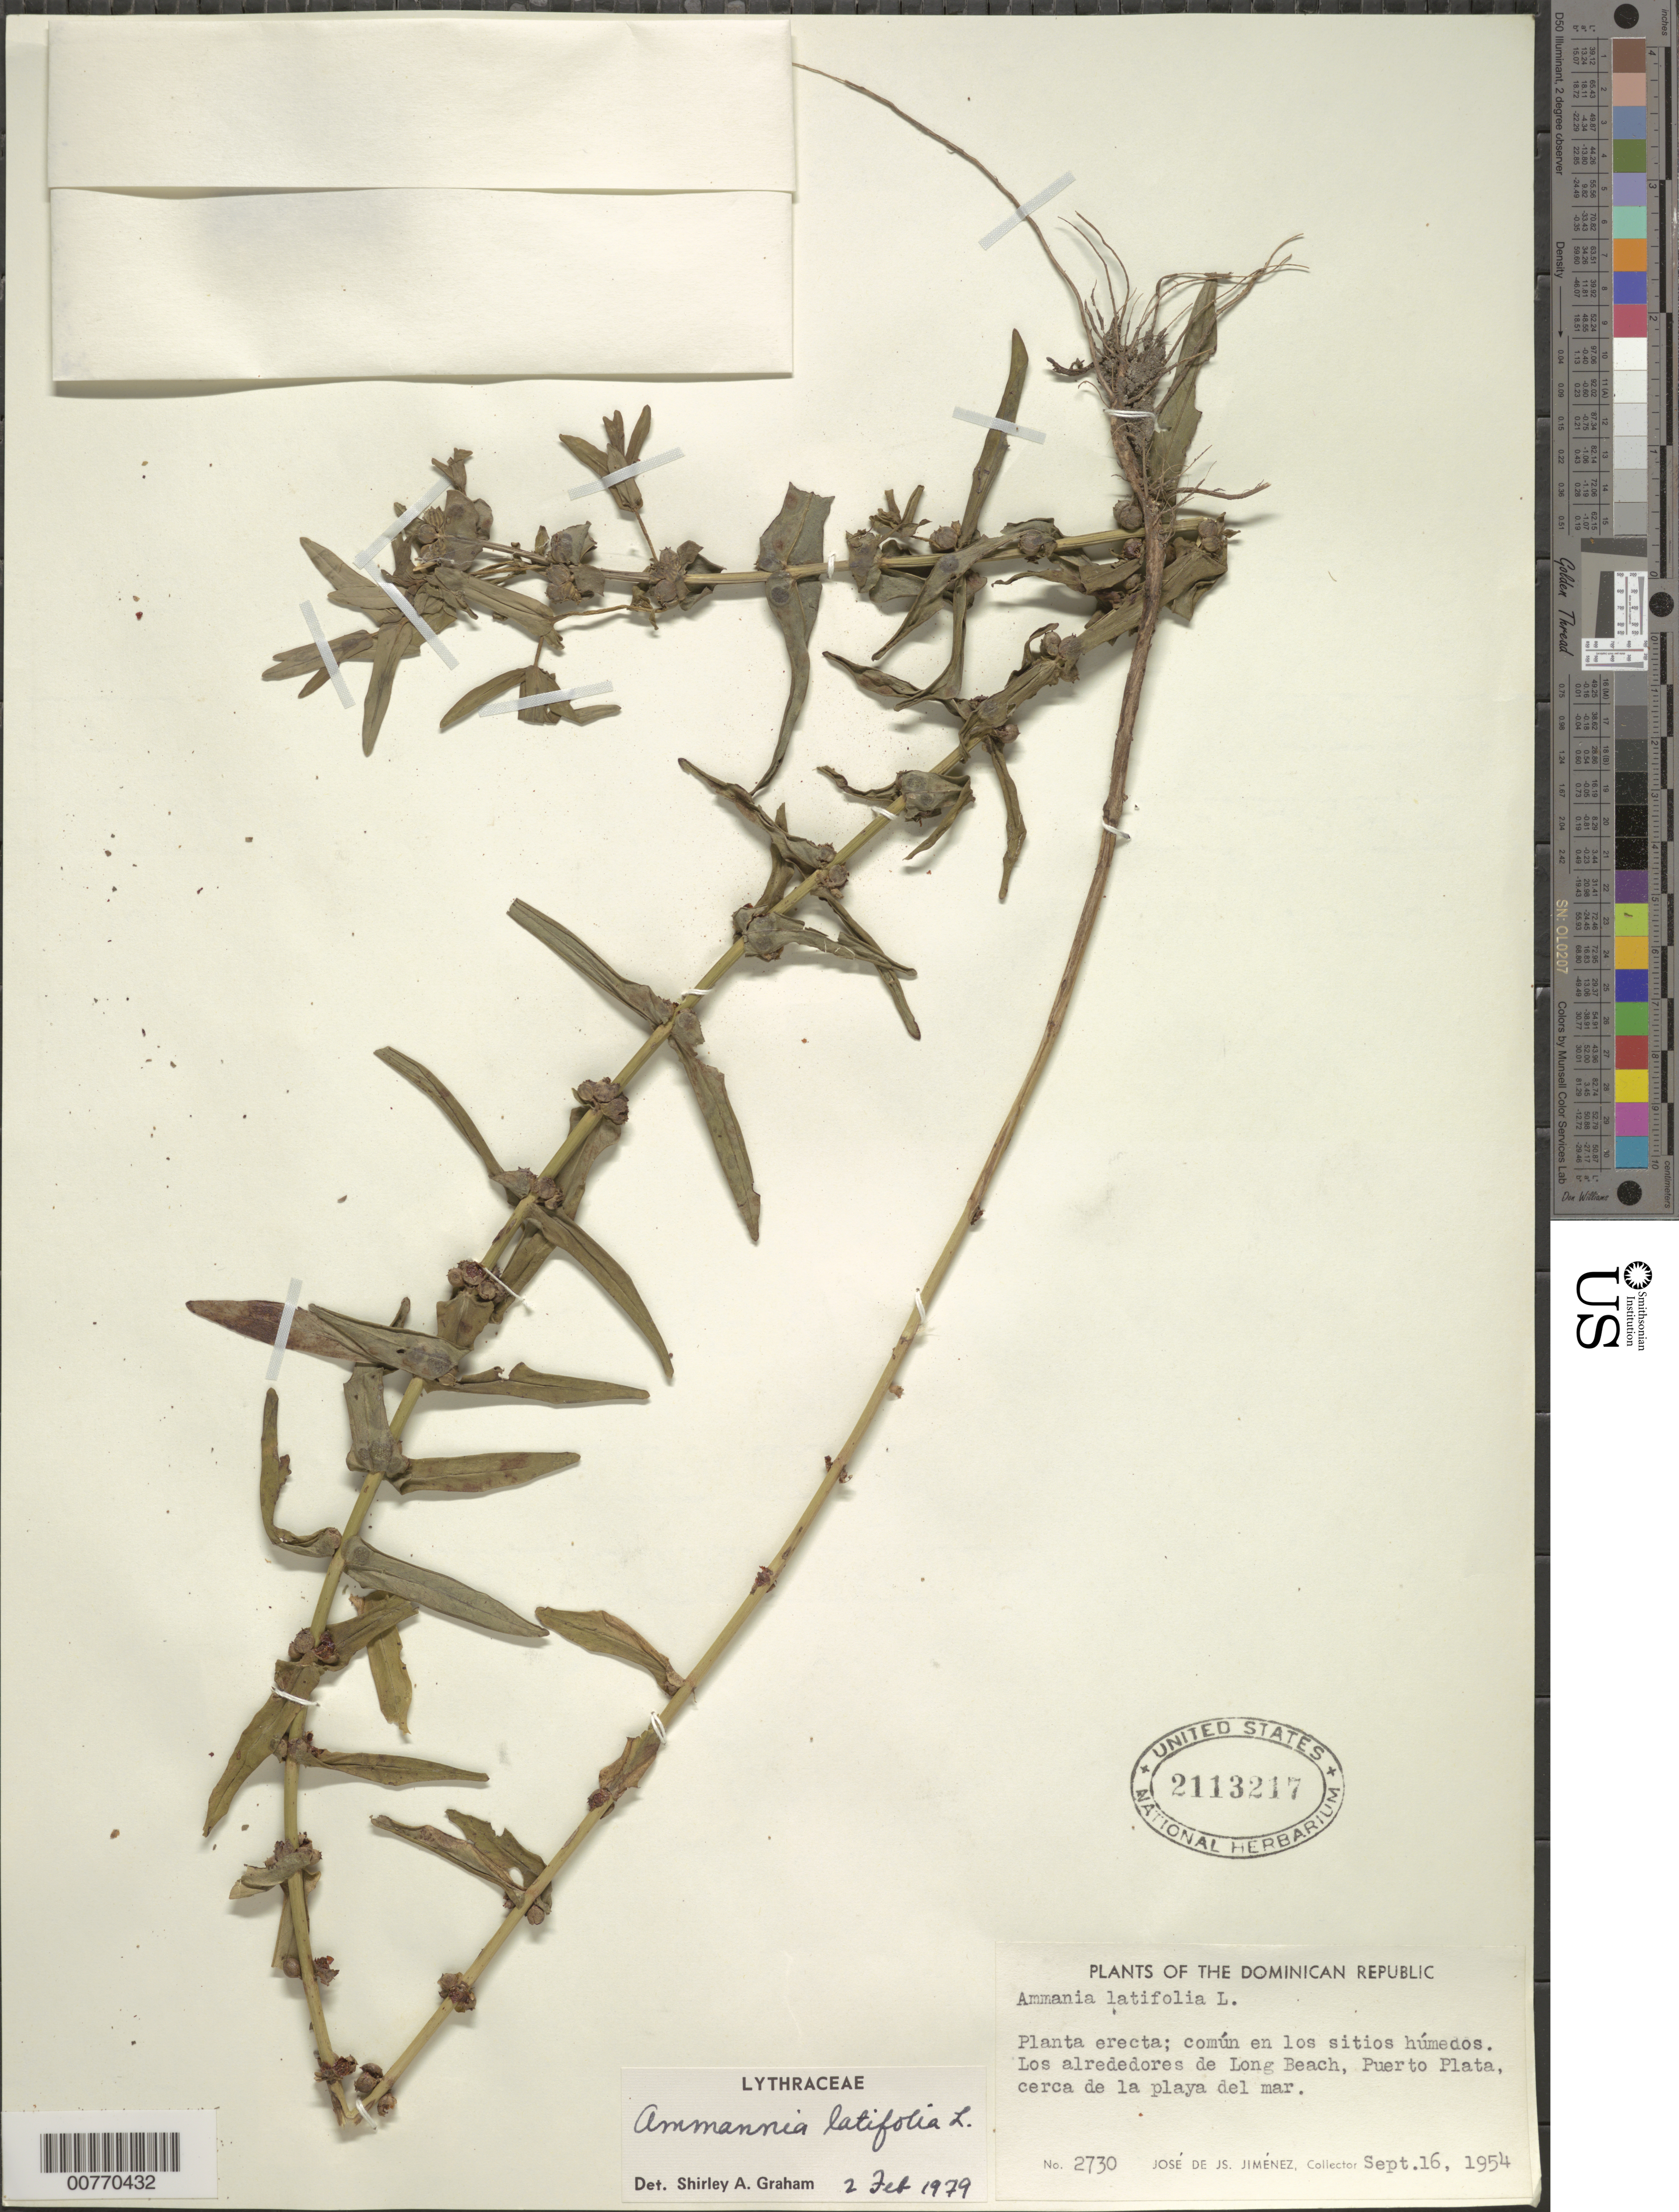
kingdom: Plantae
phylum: Tracheophyta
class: Magnoliopsida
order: Myrtales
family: Lythraceae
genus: Ammannia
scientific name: Ammannia latifolia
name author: L.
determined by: Graham, Shirley Ann Tousch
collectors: J. J. Jiménez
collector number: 2730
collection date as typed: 16 Sep 1954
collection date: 1954-09-16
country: Dominican Republic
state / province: Puerto Plata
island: Hispaniola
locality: Long Beach sourrounding areas.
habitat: Wet places.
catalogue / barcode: US 2113217